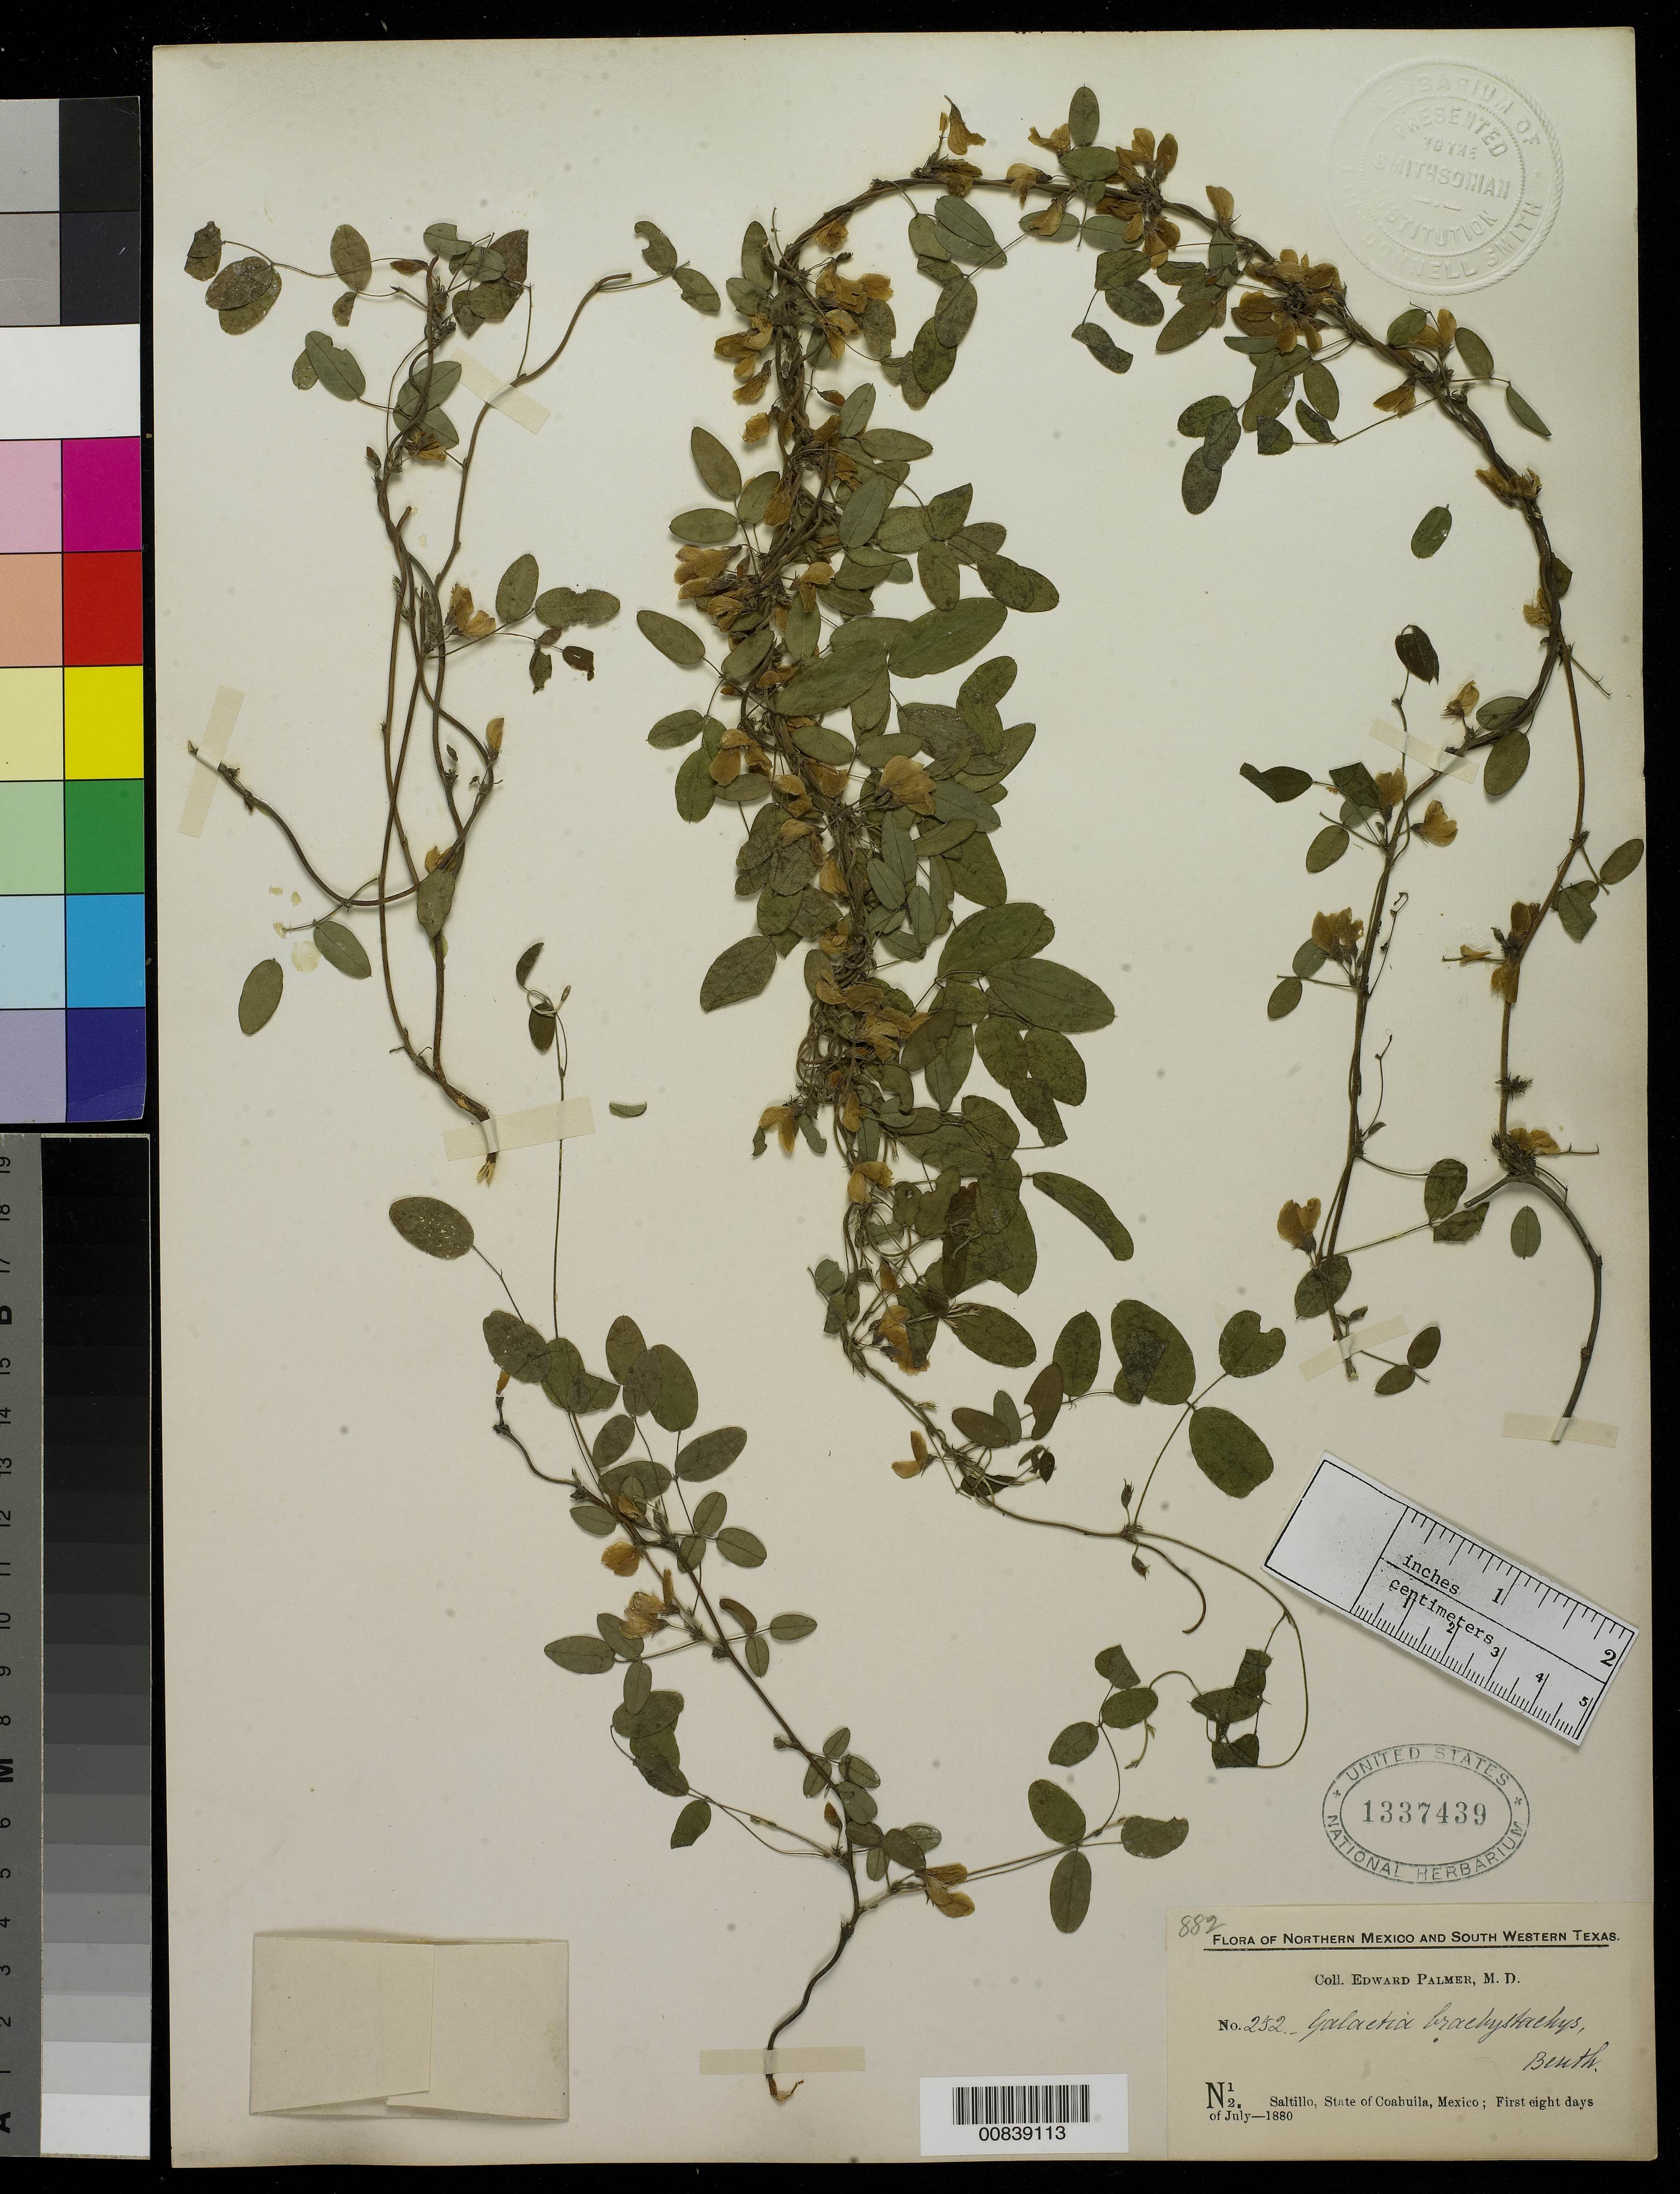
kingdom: Plantae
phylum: Tracheophyta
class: Magnoliopsida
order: Fabales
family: Fabaceae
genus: Nanogalactia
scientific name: Nanogalactia brachystachys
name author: (Benth.) L.P. Queiroz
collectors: E. Palmer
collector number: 252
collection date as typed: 01 Jul 1880 to 08 Jul 1880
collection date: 1880-07-01/1880-07-08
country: Mexico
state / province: Coahuila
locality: N12. Saltillo, Coahuila.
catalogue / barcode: US 1337439